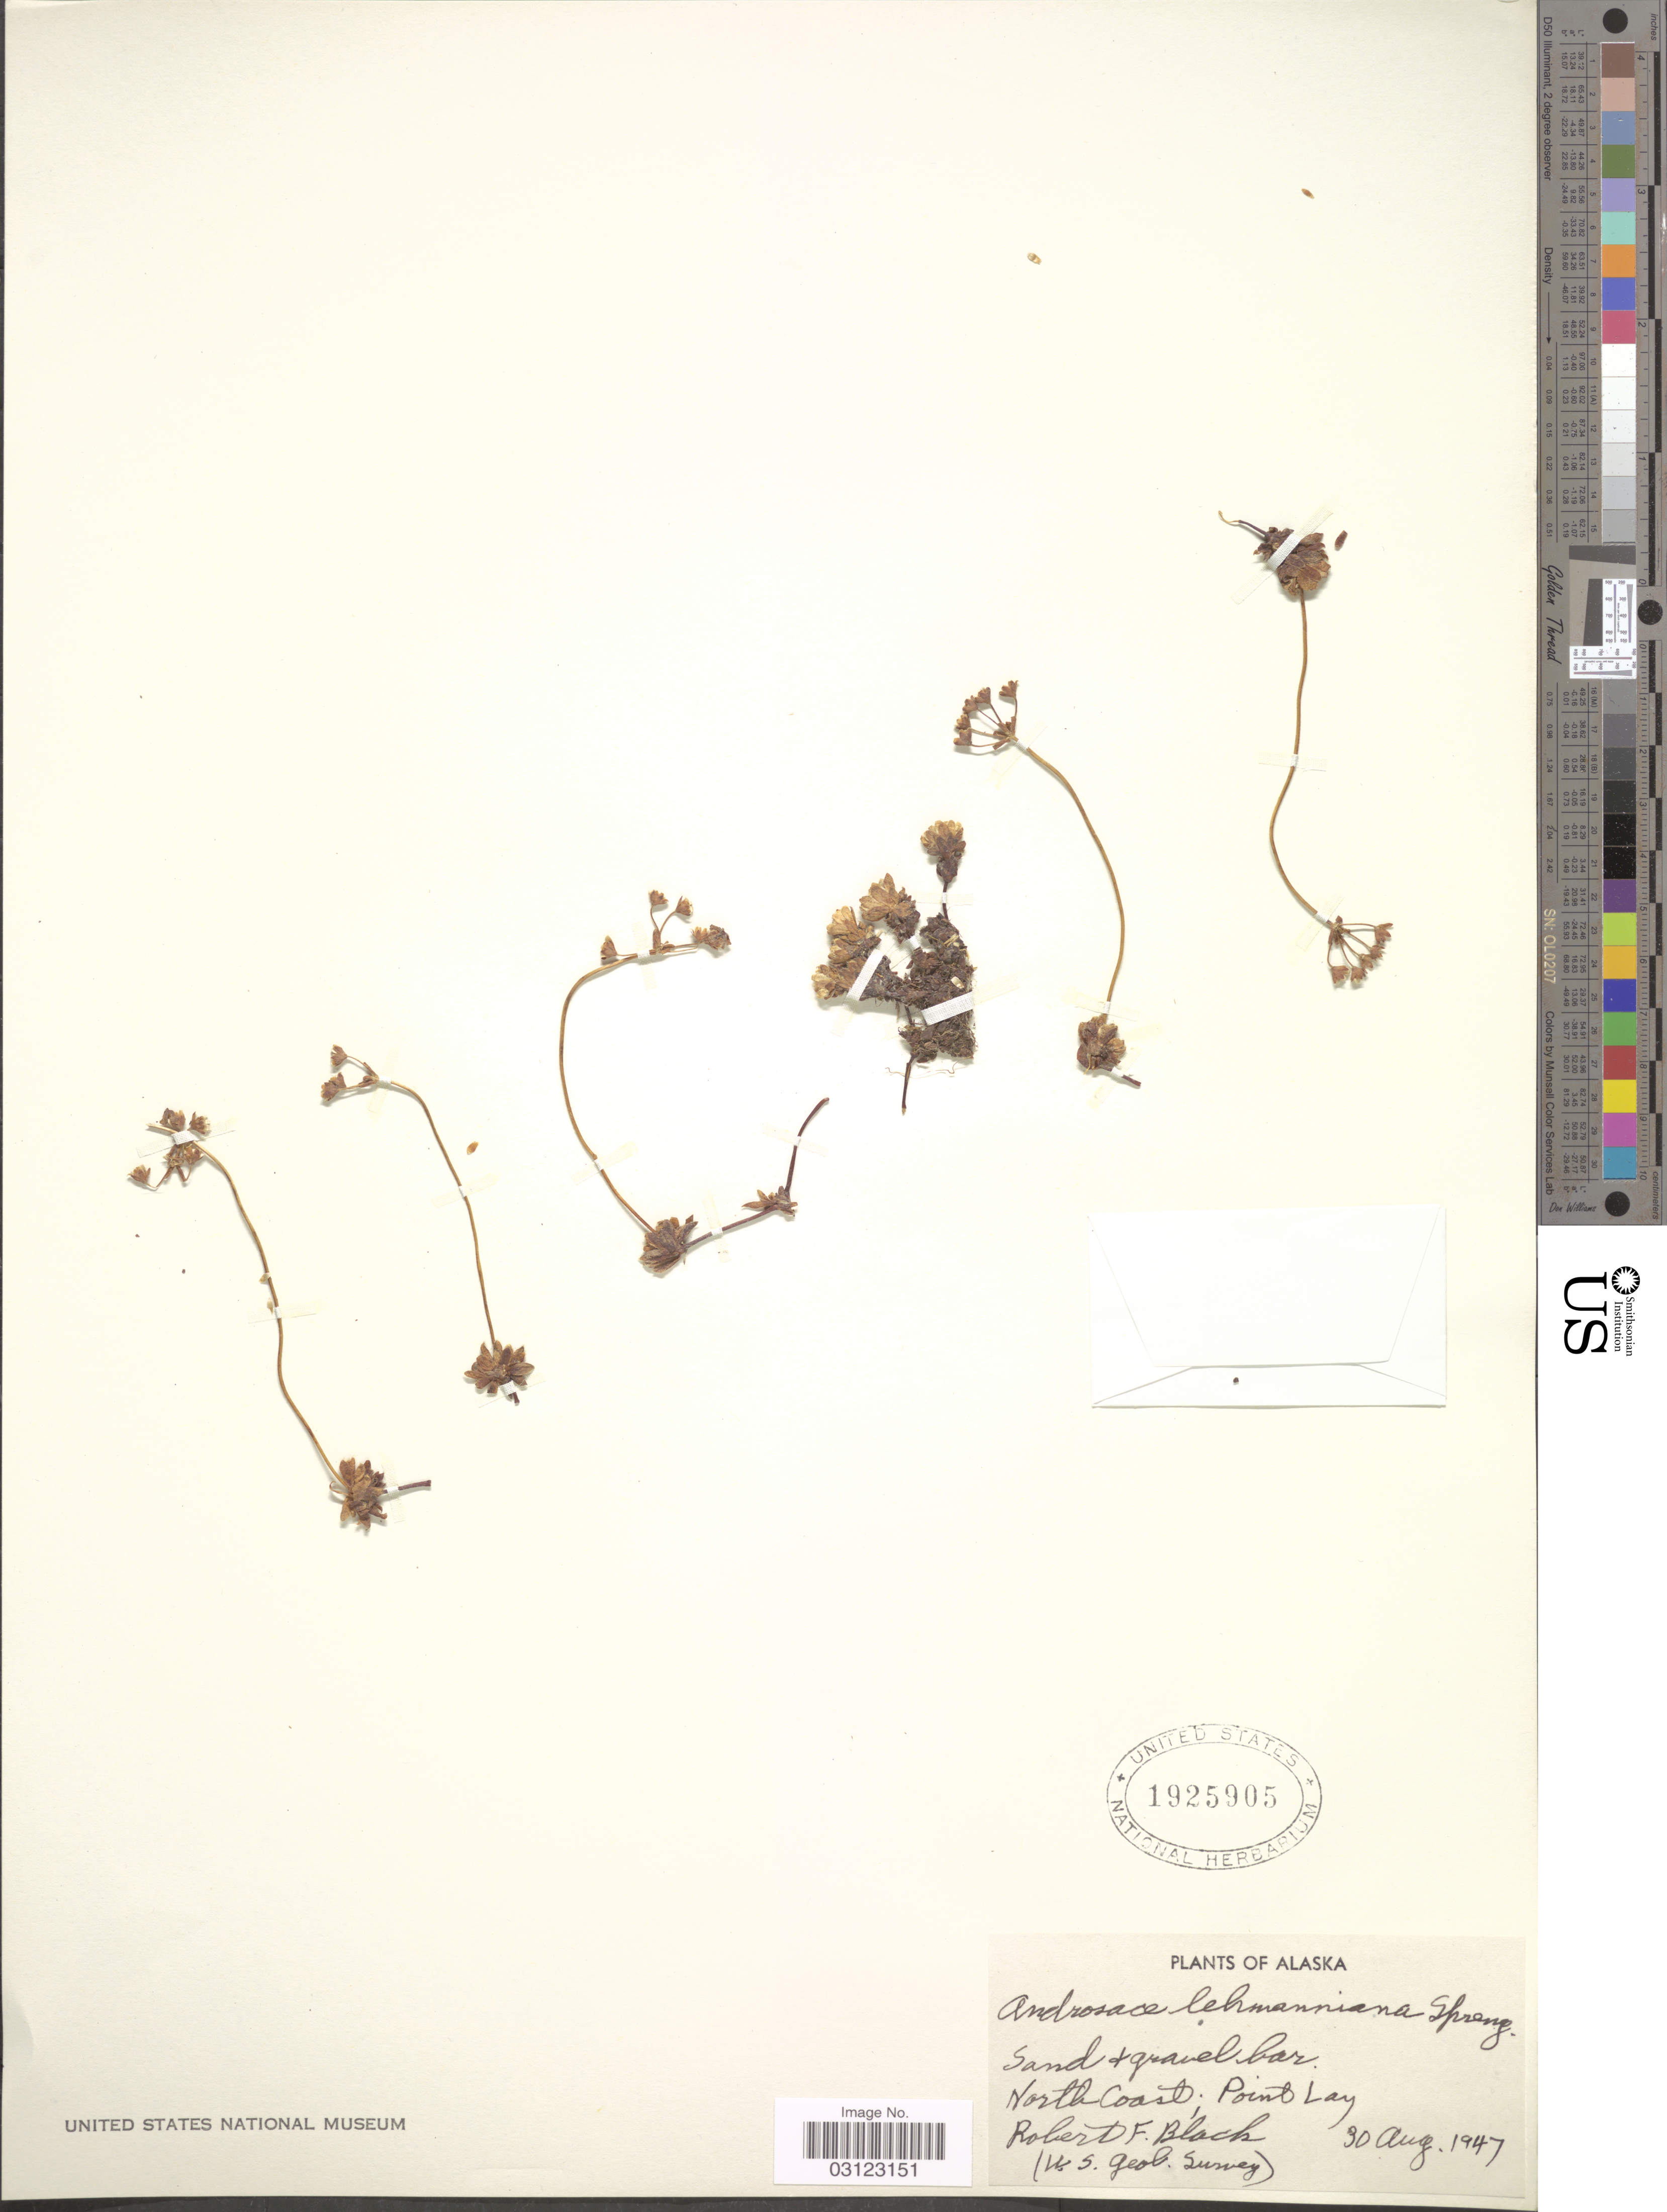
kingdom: Plantae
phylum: Tracheophyta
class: Magnoliopsida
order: Ericales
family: Primulaceae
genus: Androsace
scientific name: Androsace lehmanniana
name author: Spreng.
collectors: R. F. Black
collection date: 1947-08-30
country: United States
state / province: Alaska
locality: North Coast; Point Lay.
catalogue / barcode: US 1925905